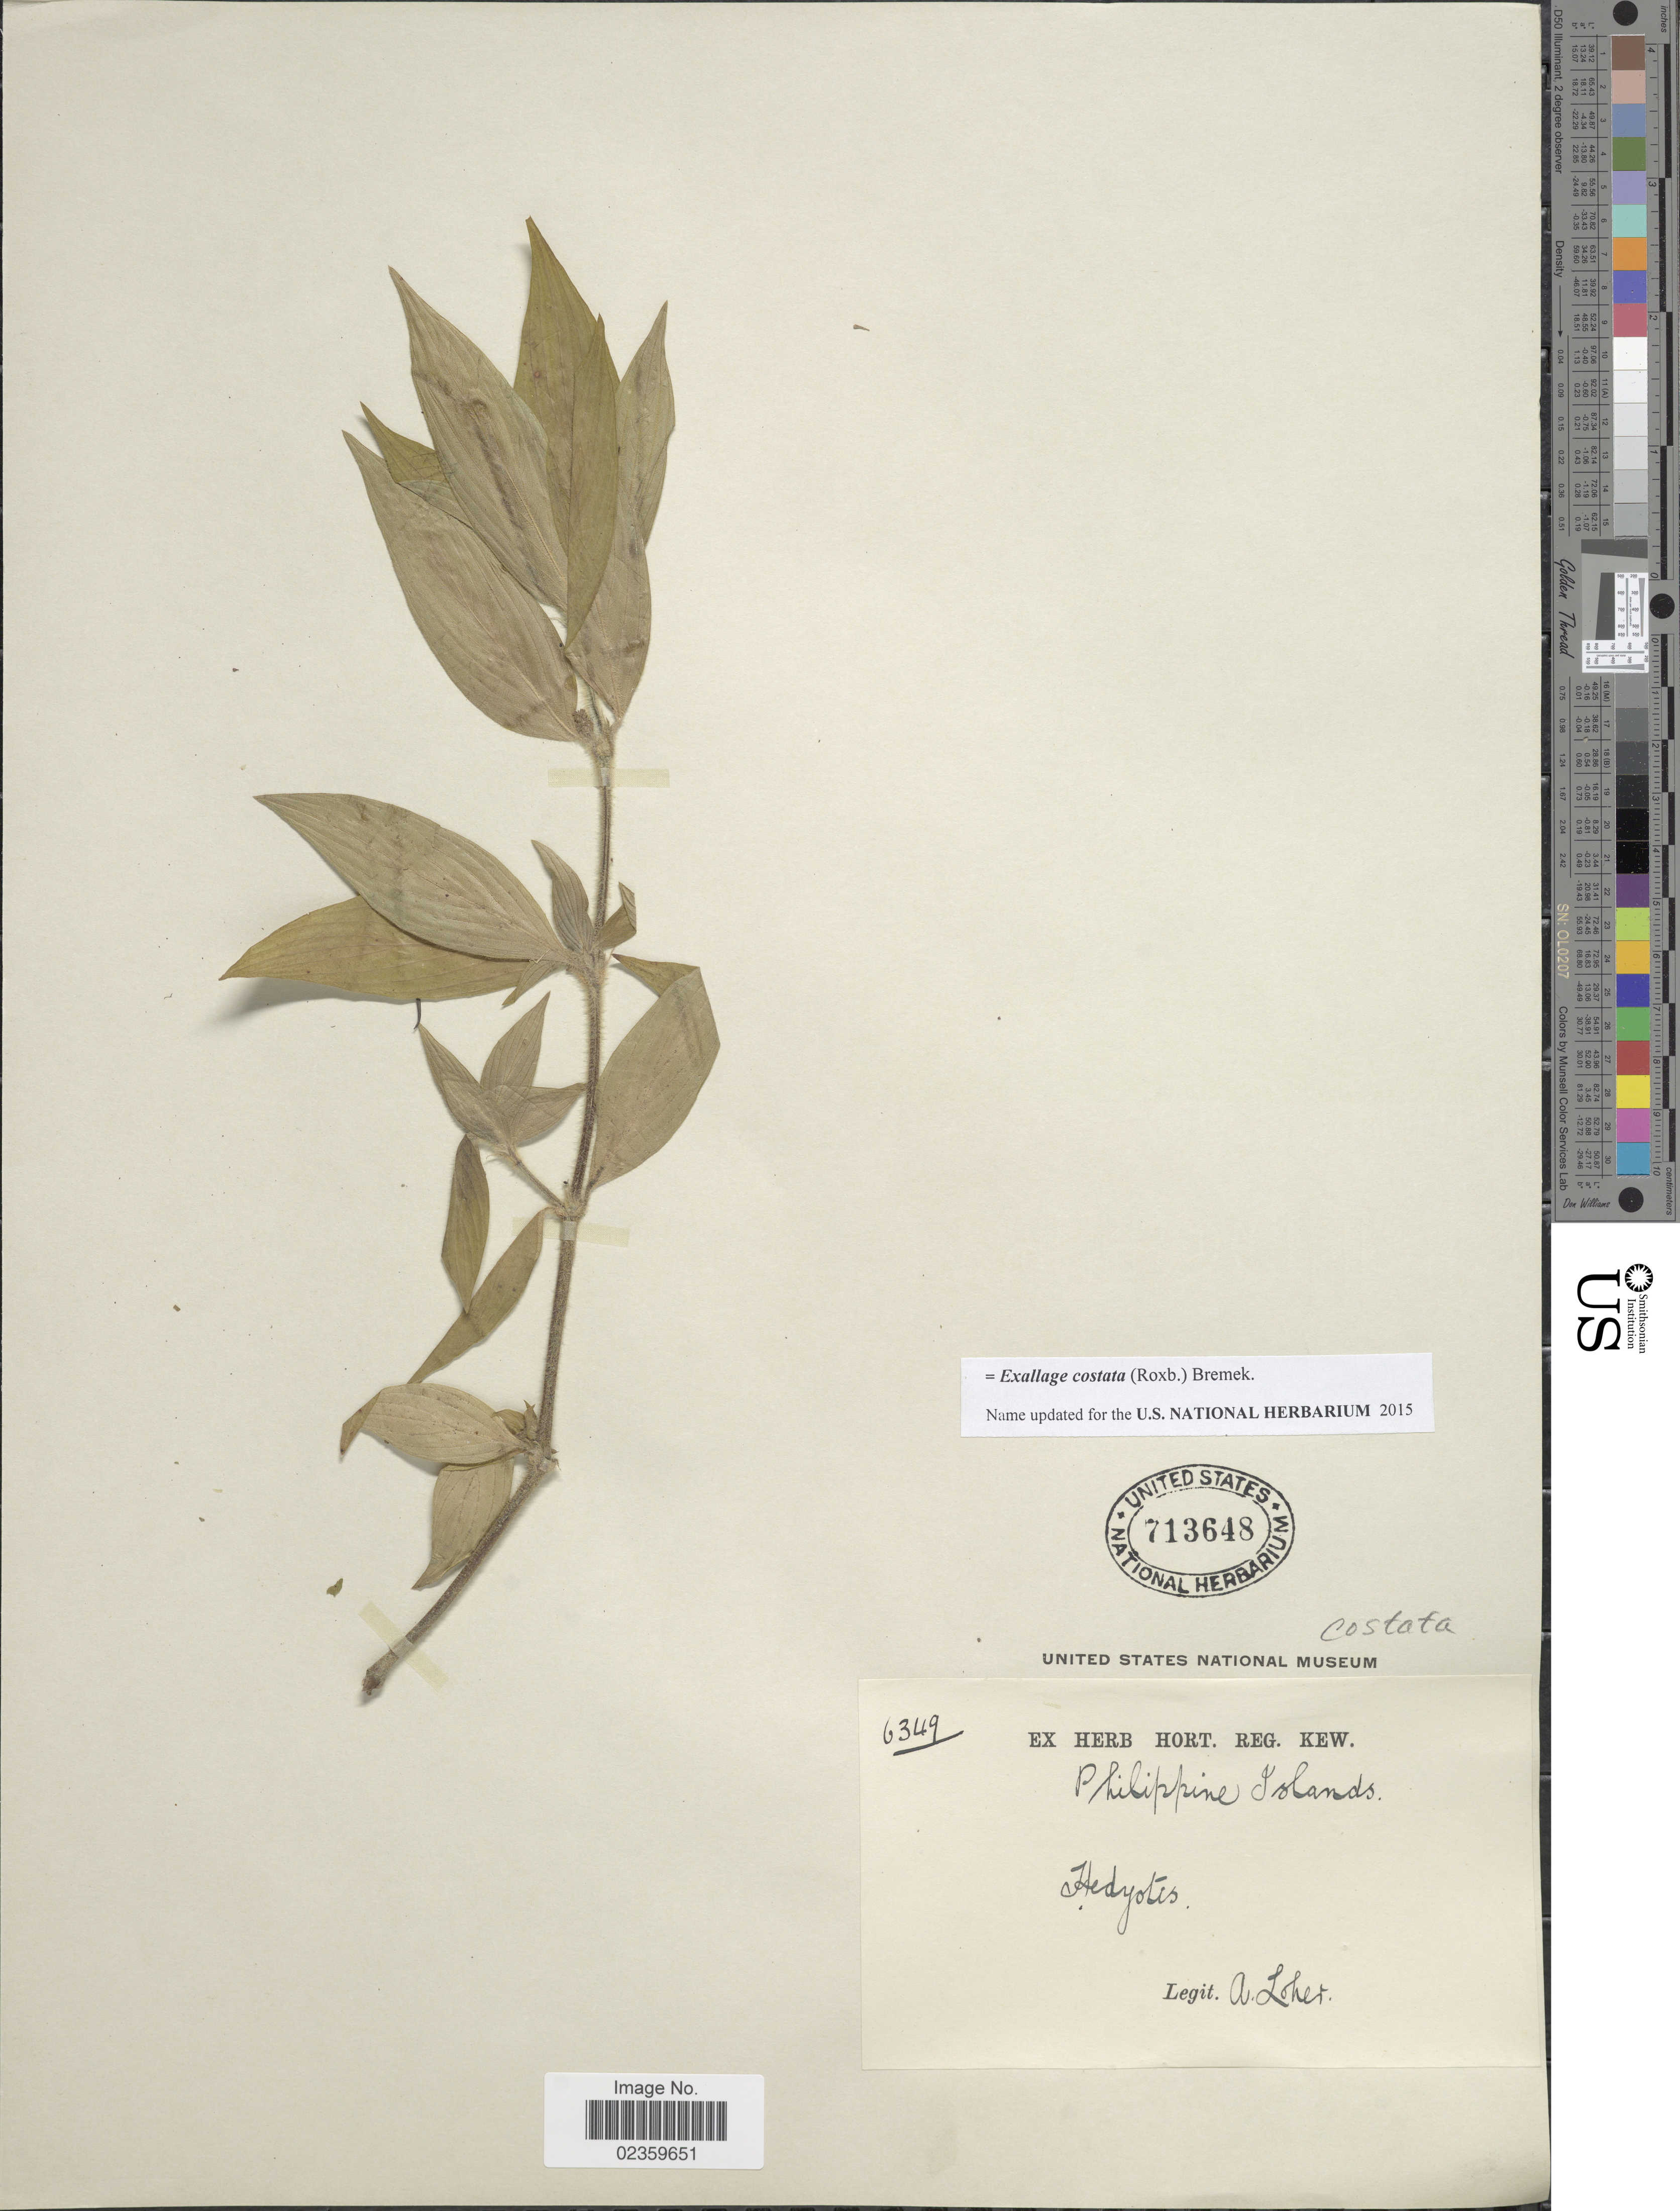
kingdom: Plantae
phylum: Tracheophyta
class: Magnoliopsida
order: Gentianales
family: Rubiaceae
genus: Exallage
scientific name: Exallage costata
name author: (Roxb.) Bremek.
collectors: A. Loher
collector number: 6349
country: Philippines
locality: Philippine Islands. Hedyotes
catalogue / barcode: US 713648